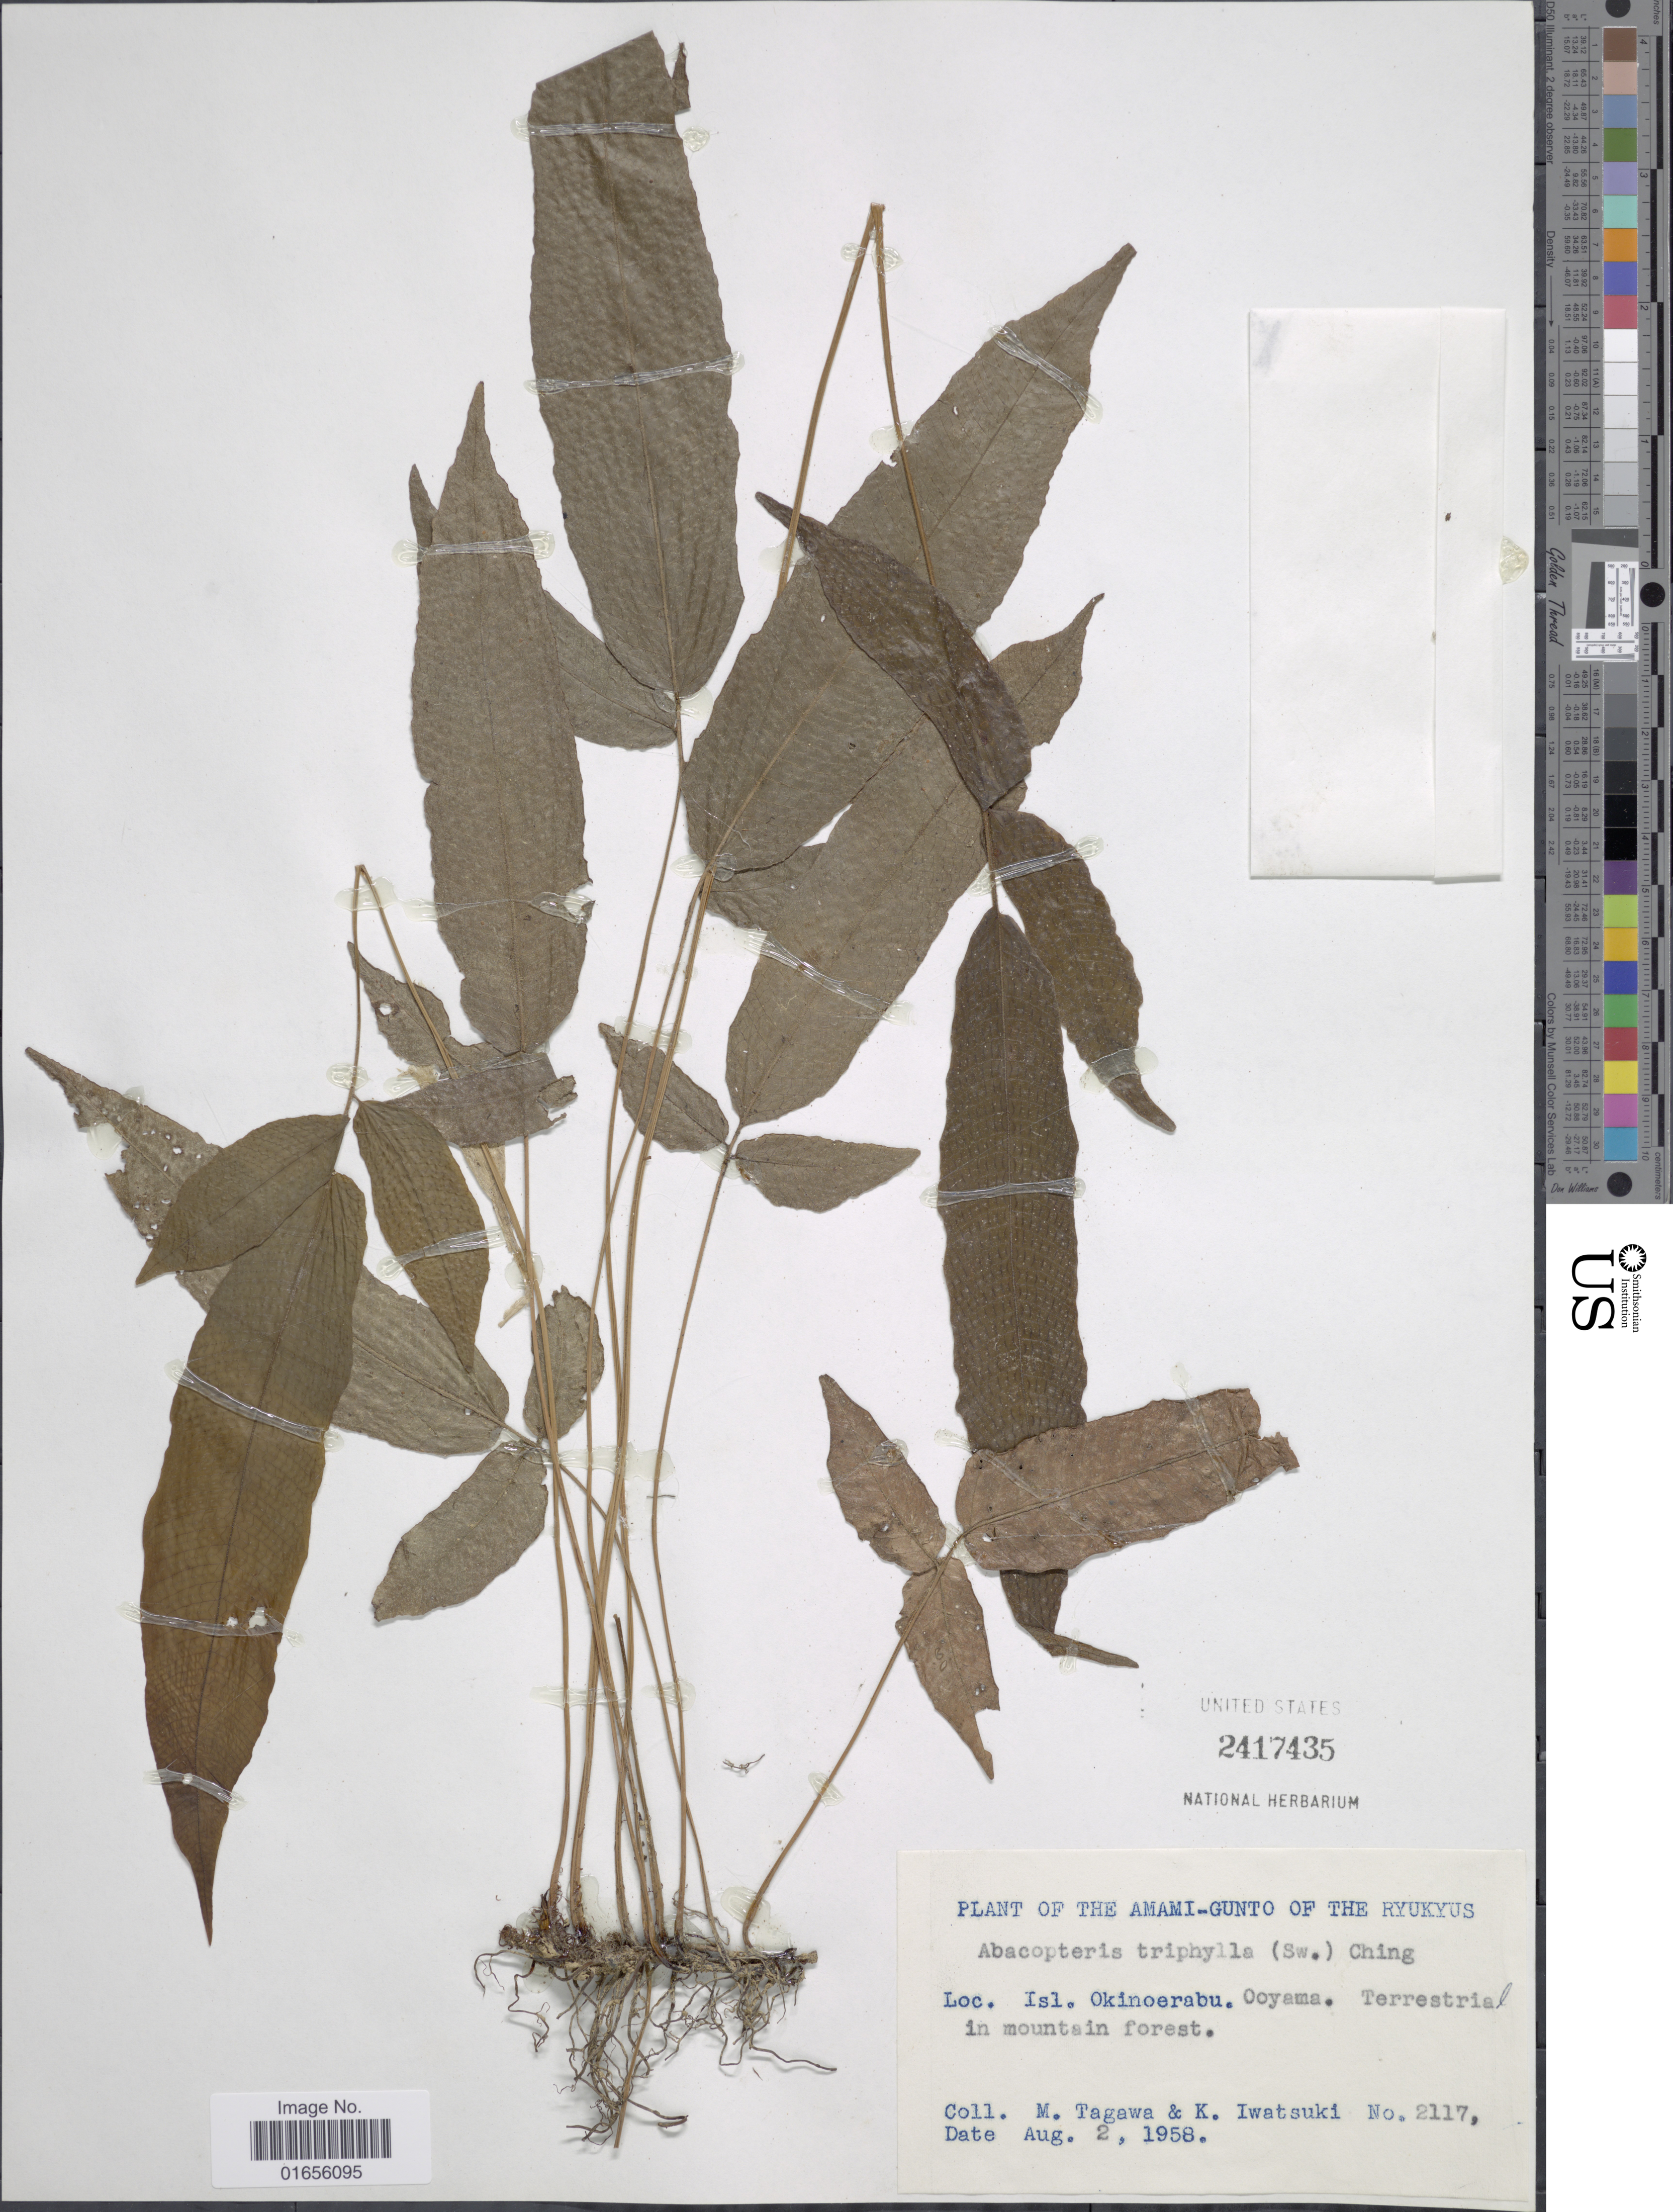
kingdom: Plantae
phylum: Tracheophyta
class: Polypodiopsida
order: Polypodiales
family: Thelypteridaceae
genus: Pronephrium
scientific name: Pronephrium triphyllum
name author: (Sw.) Holttum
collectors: M. Tagawa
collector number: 2117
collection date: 1958-08-02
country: Japan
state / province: Okinawa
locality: Amami - Gunto of the Ryukyus, Isl. Okinoerabu. Ooyama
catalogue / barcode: US 2417435